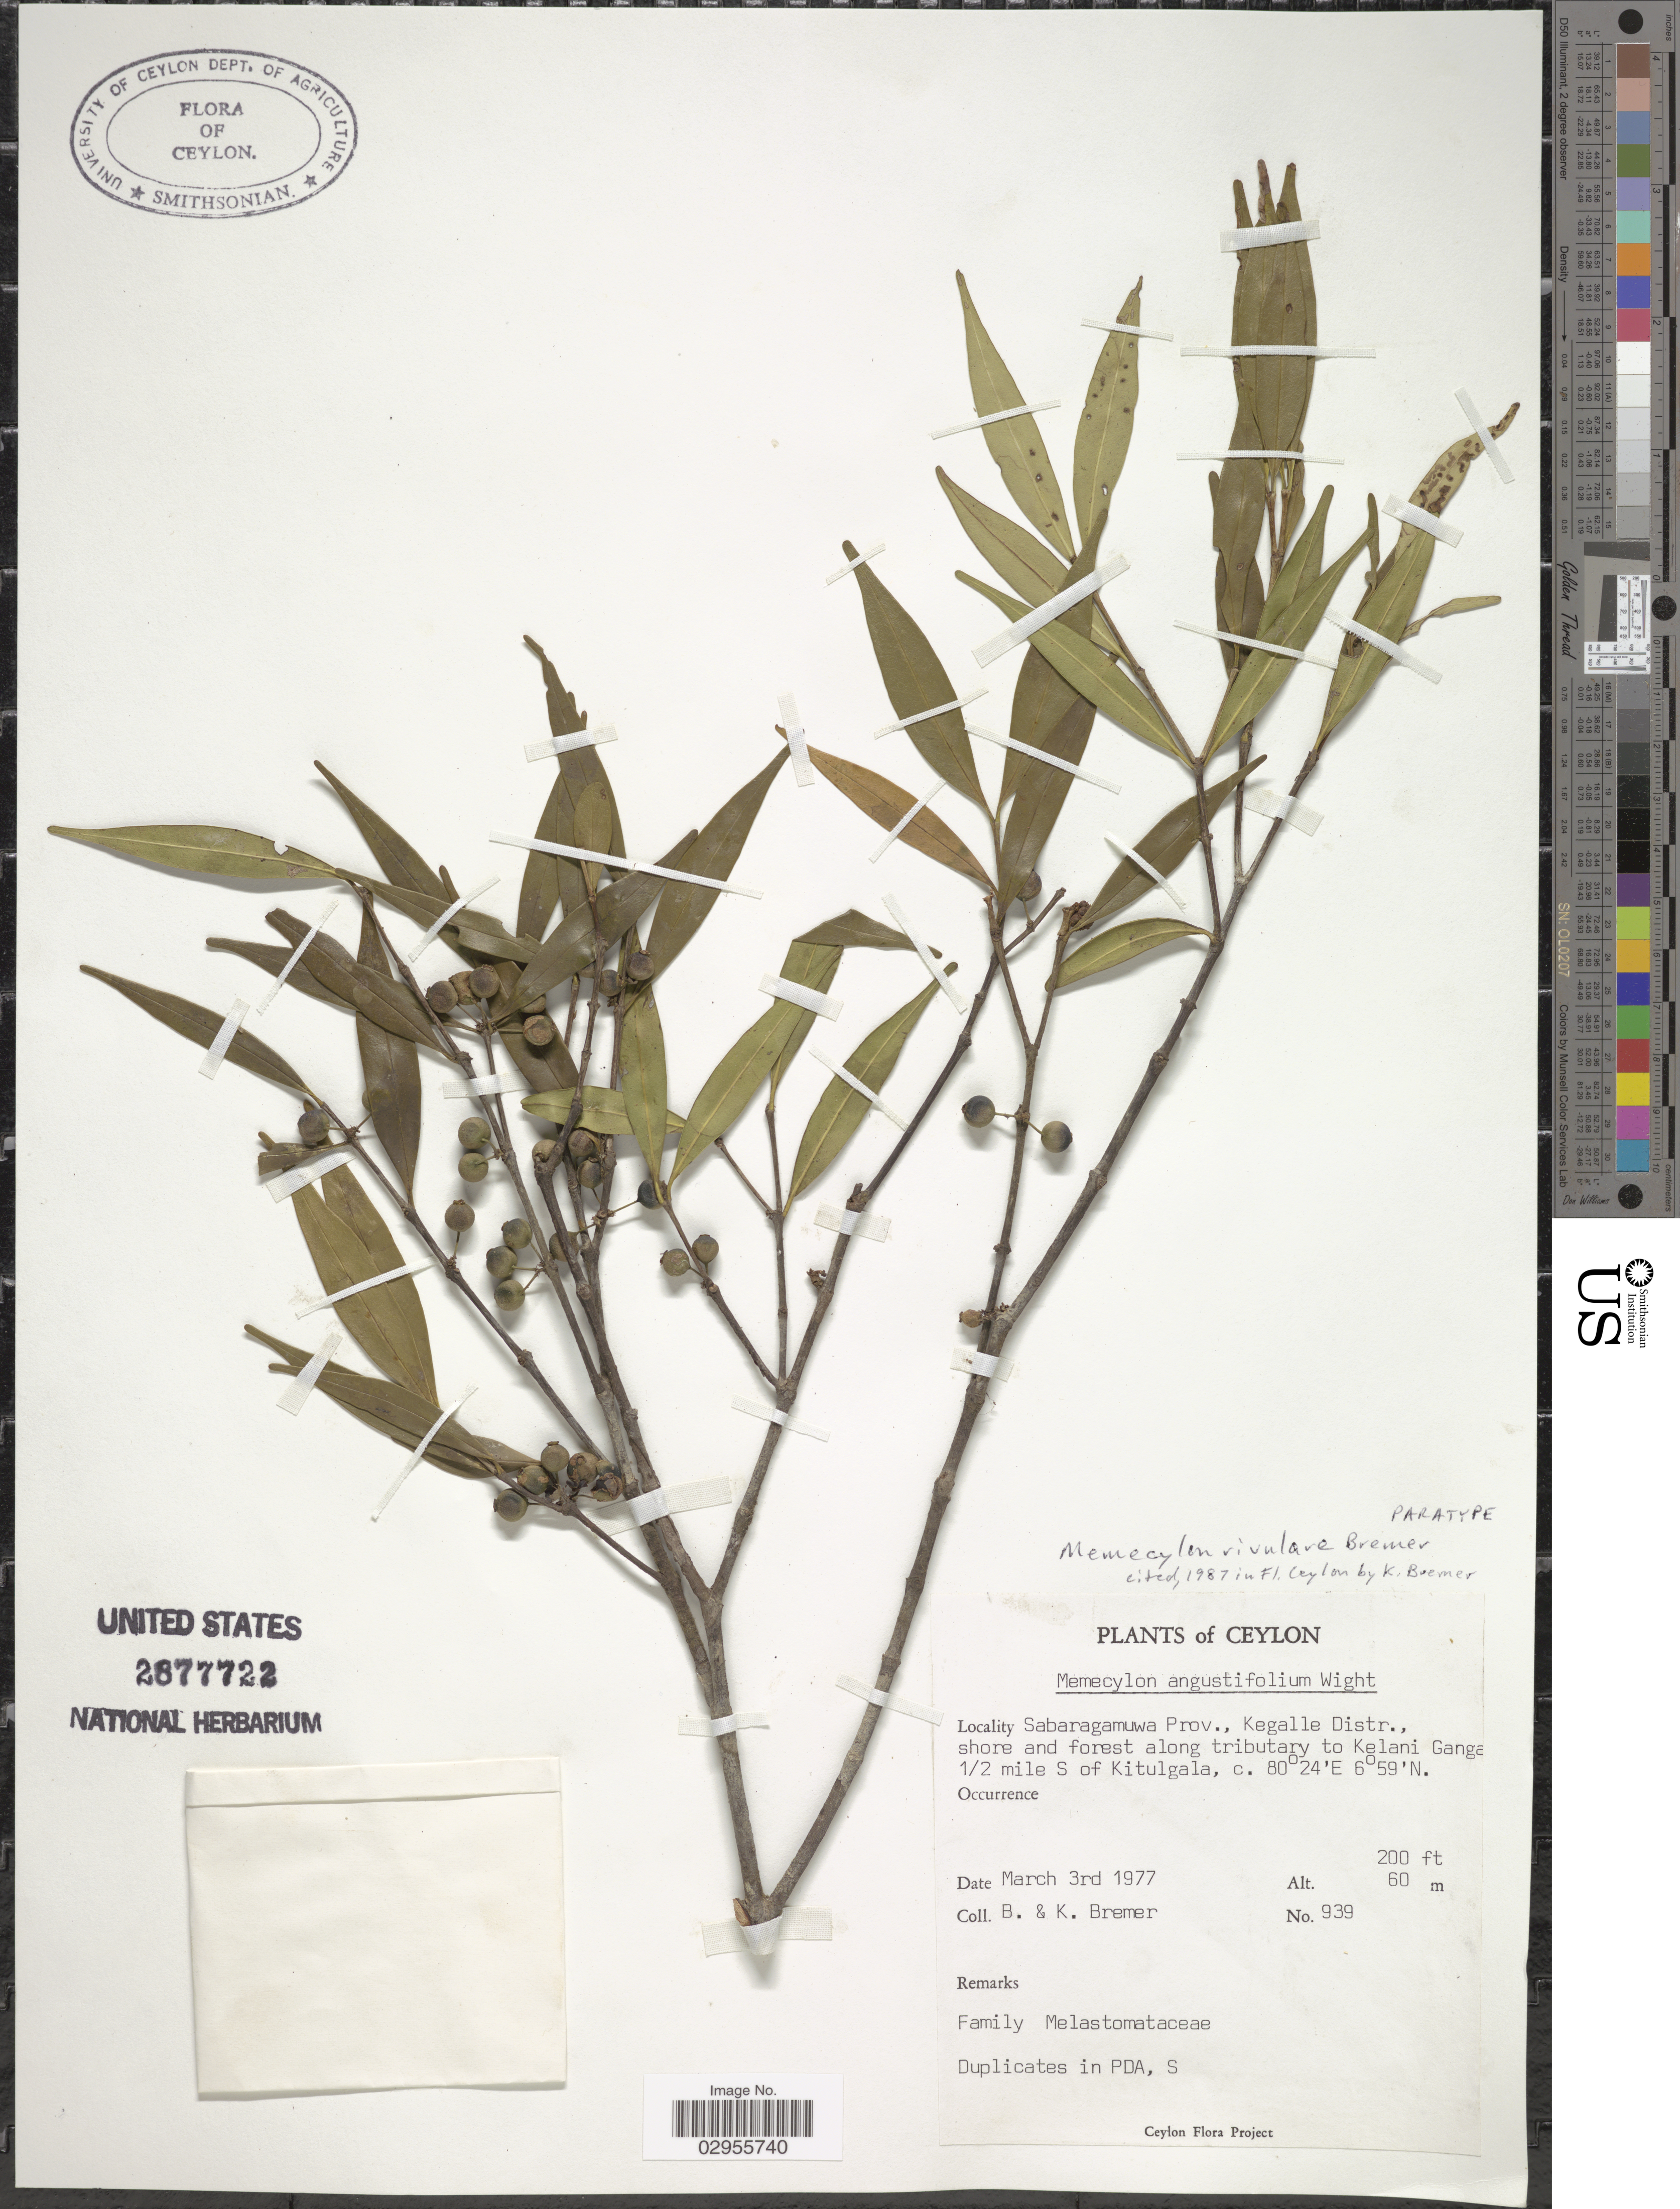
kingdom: Plantae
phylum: Tracheophyta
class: Magnoliopsida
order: Myrtales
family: Melastomataceae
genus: Memecylon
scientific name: Memecylon rivulare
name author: K. Bremer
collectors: B. Bremer & K. Bremer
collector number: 939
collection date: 1977-03-03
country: Sri Lanka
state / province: Sabaragamuwa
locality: Ceylon. Galle Distr., shore and forest along tributary to Kelani Ganga [illegible text], 1/2 mile S of Kitugala.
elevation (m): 61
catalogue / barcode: US 2877722